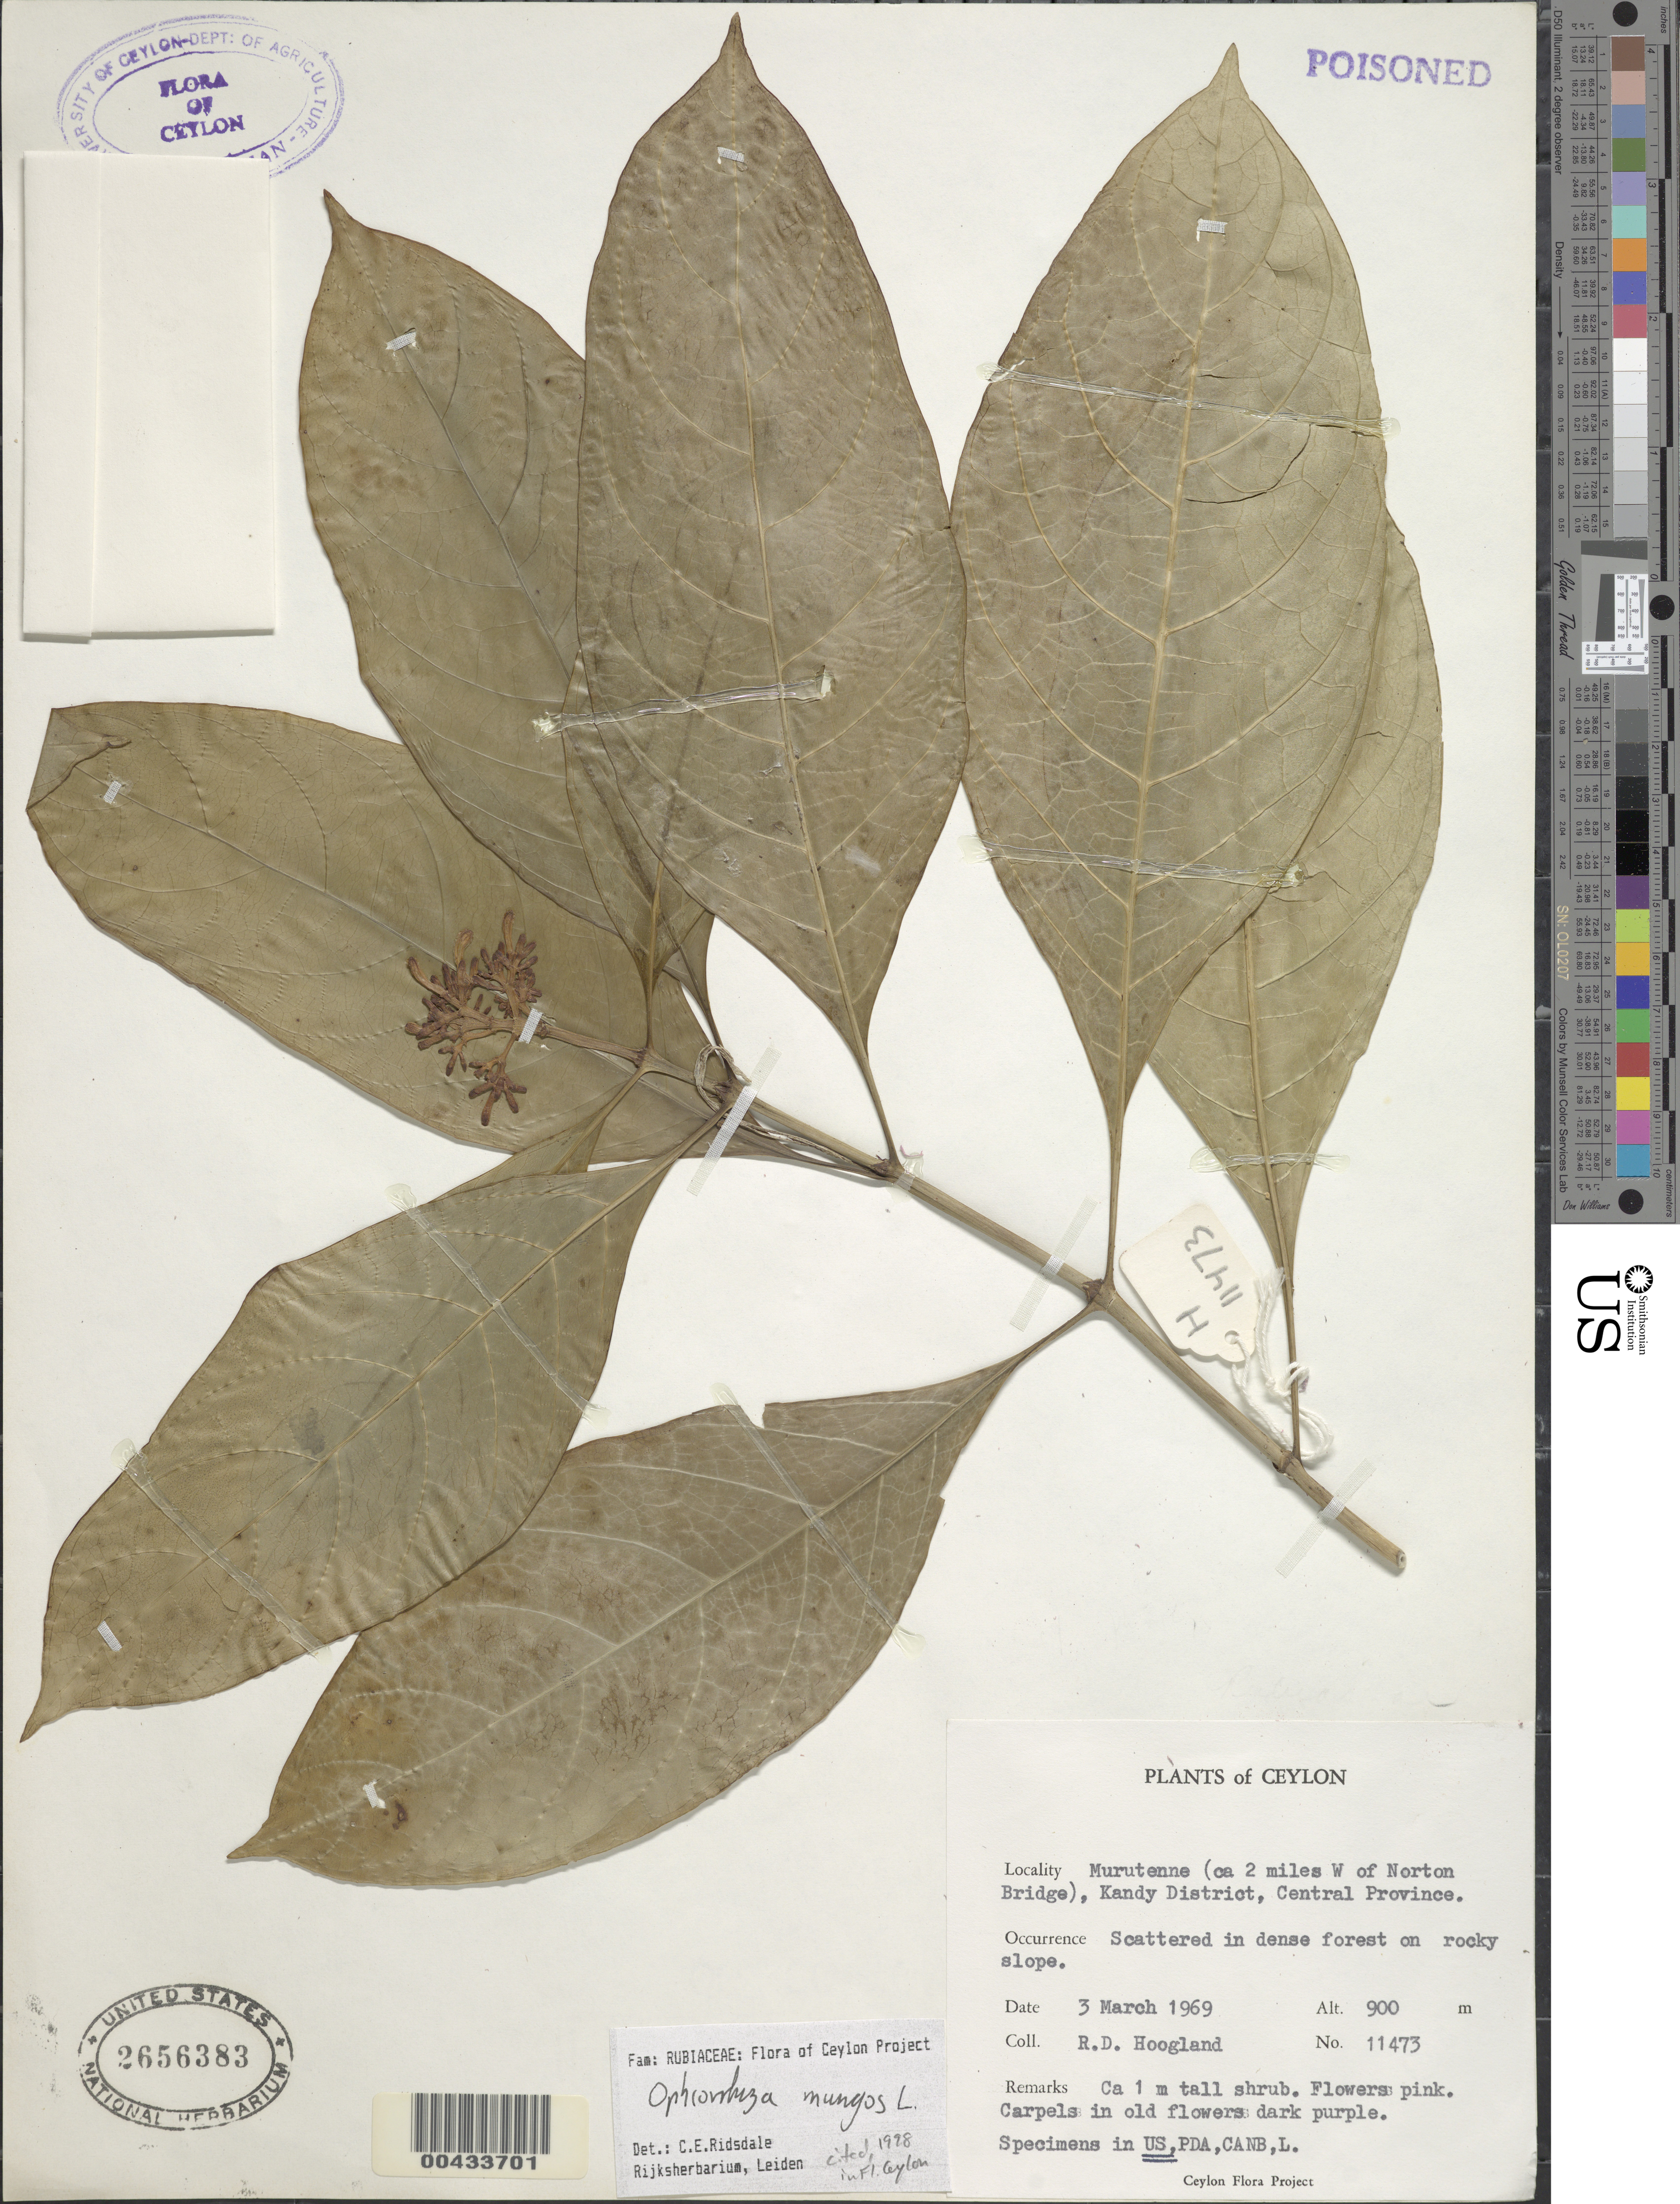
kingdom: Plantae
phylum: Tracheophyta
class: Magnoliopsida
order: Gentianales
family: Rubiaceae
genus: Ophiorrhiza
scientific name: Ophiorrhiza mungos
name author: L.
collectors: R. D. Hoogland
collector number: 11473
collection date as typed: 03 Mar 1969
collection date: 1969-03-03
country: Sri Lanka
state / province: Central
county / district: Kandy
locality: Murutenne (ca. 2 mi W of Norton Bridge)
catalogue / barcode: US 2656383